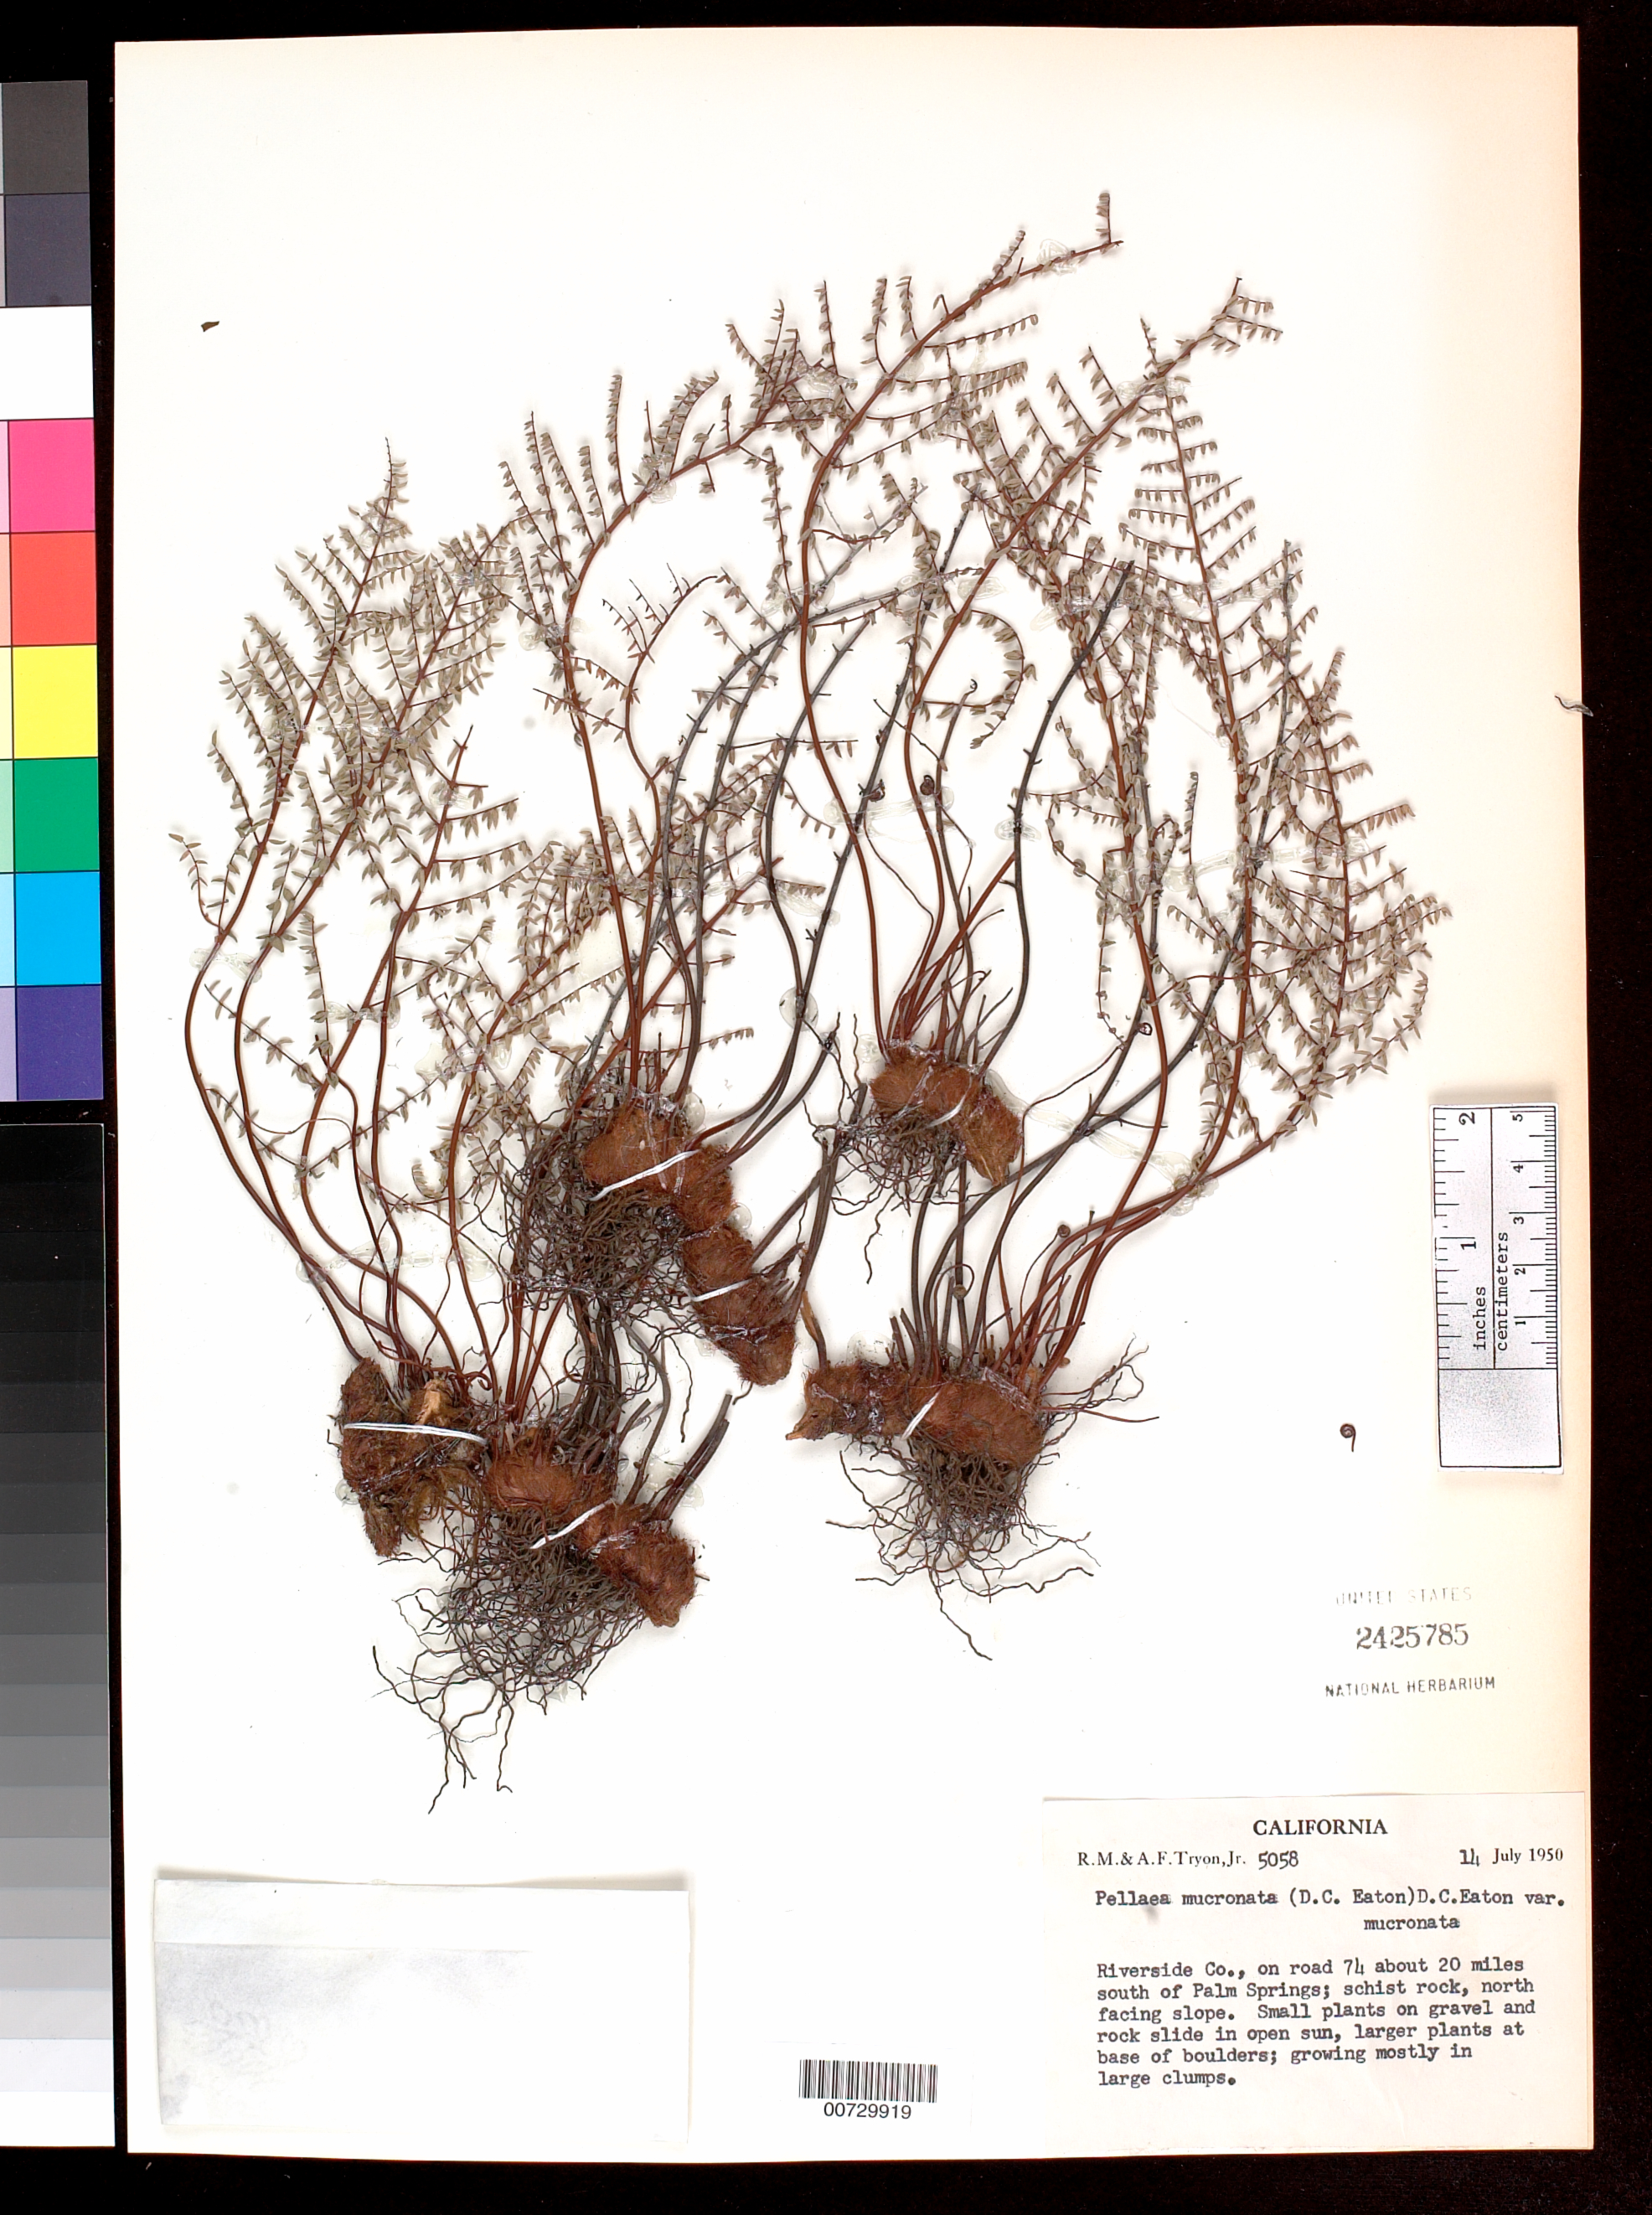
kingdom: Plantae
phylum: Tracheophyta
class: Polypodiopsida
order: Polypodiales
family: Pteridaceae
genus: Pellaea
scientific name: Pellaea mucronata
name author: (D.C. Eaton) D.C. Eaton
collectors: R. M. Tryon & A. F. Tryon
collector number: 5058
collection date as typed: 14 Jul 1950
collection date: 1950-07-14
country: United States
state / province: California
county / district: Riverside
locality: On road 74 about 20 miles south of Palm Springs; schist rock, north facing slope.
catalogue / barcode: US 2425785